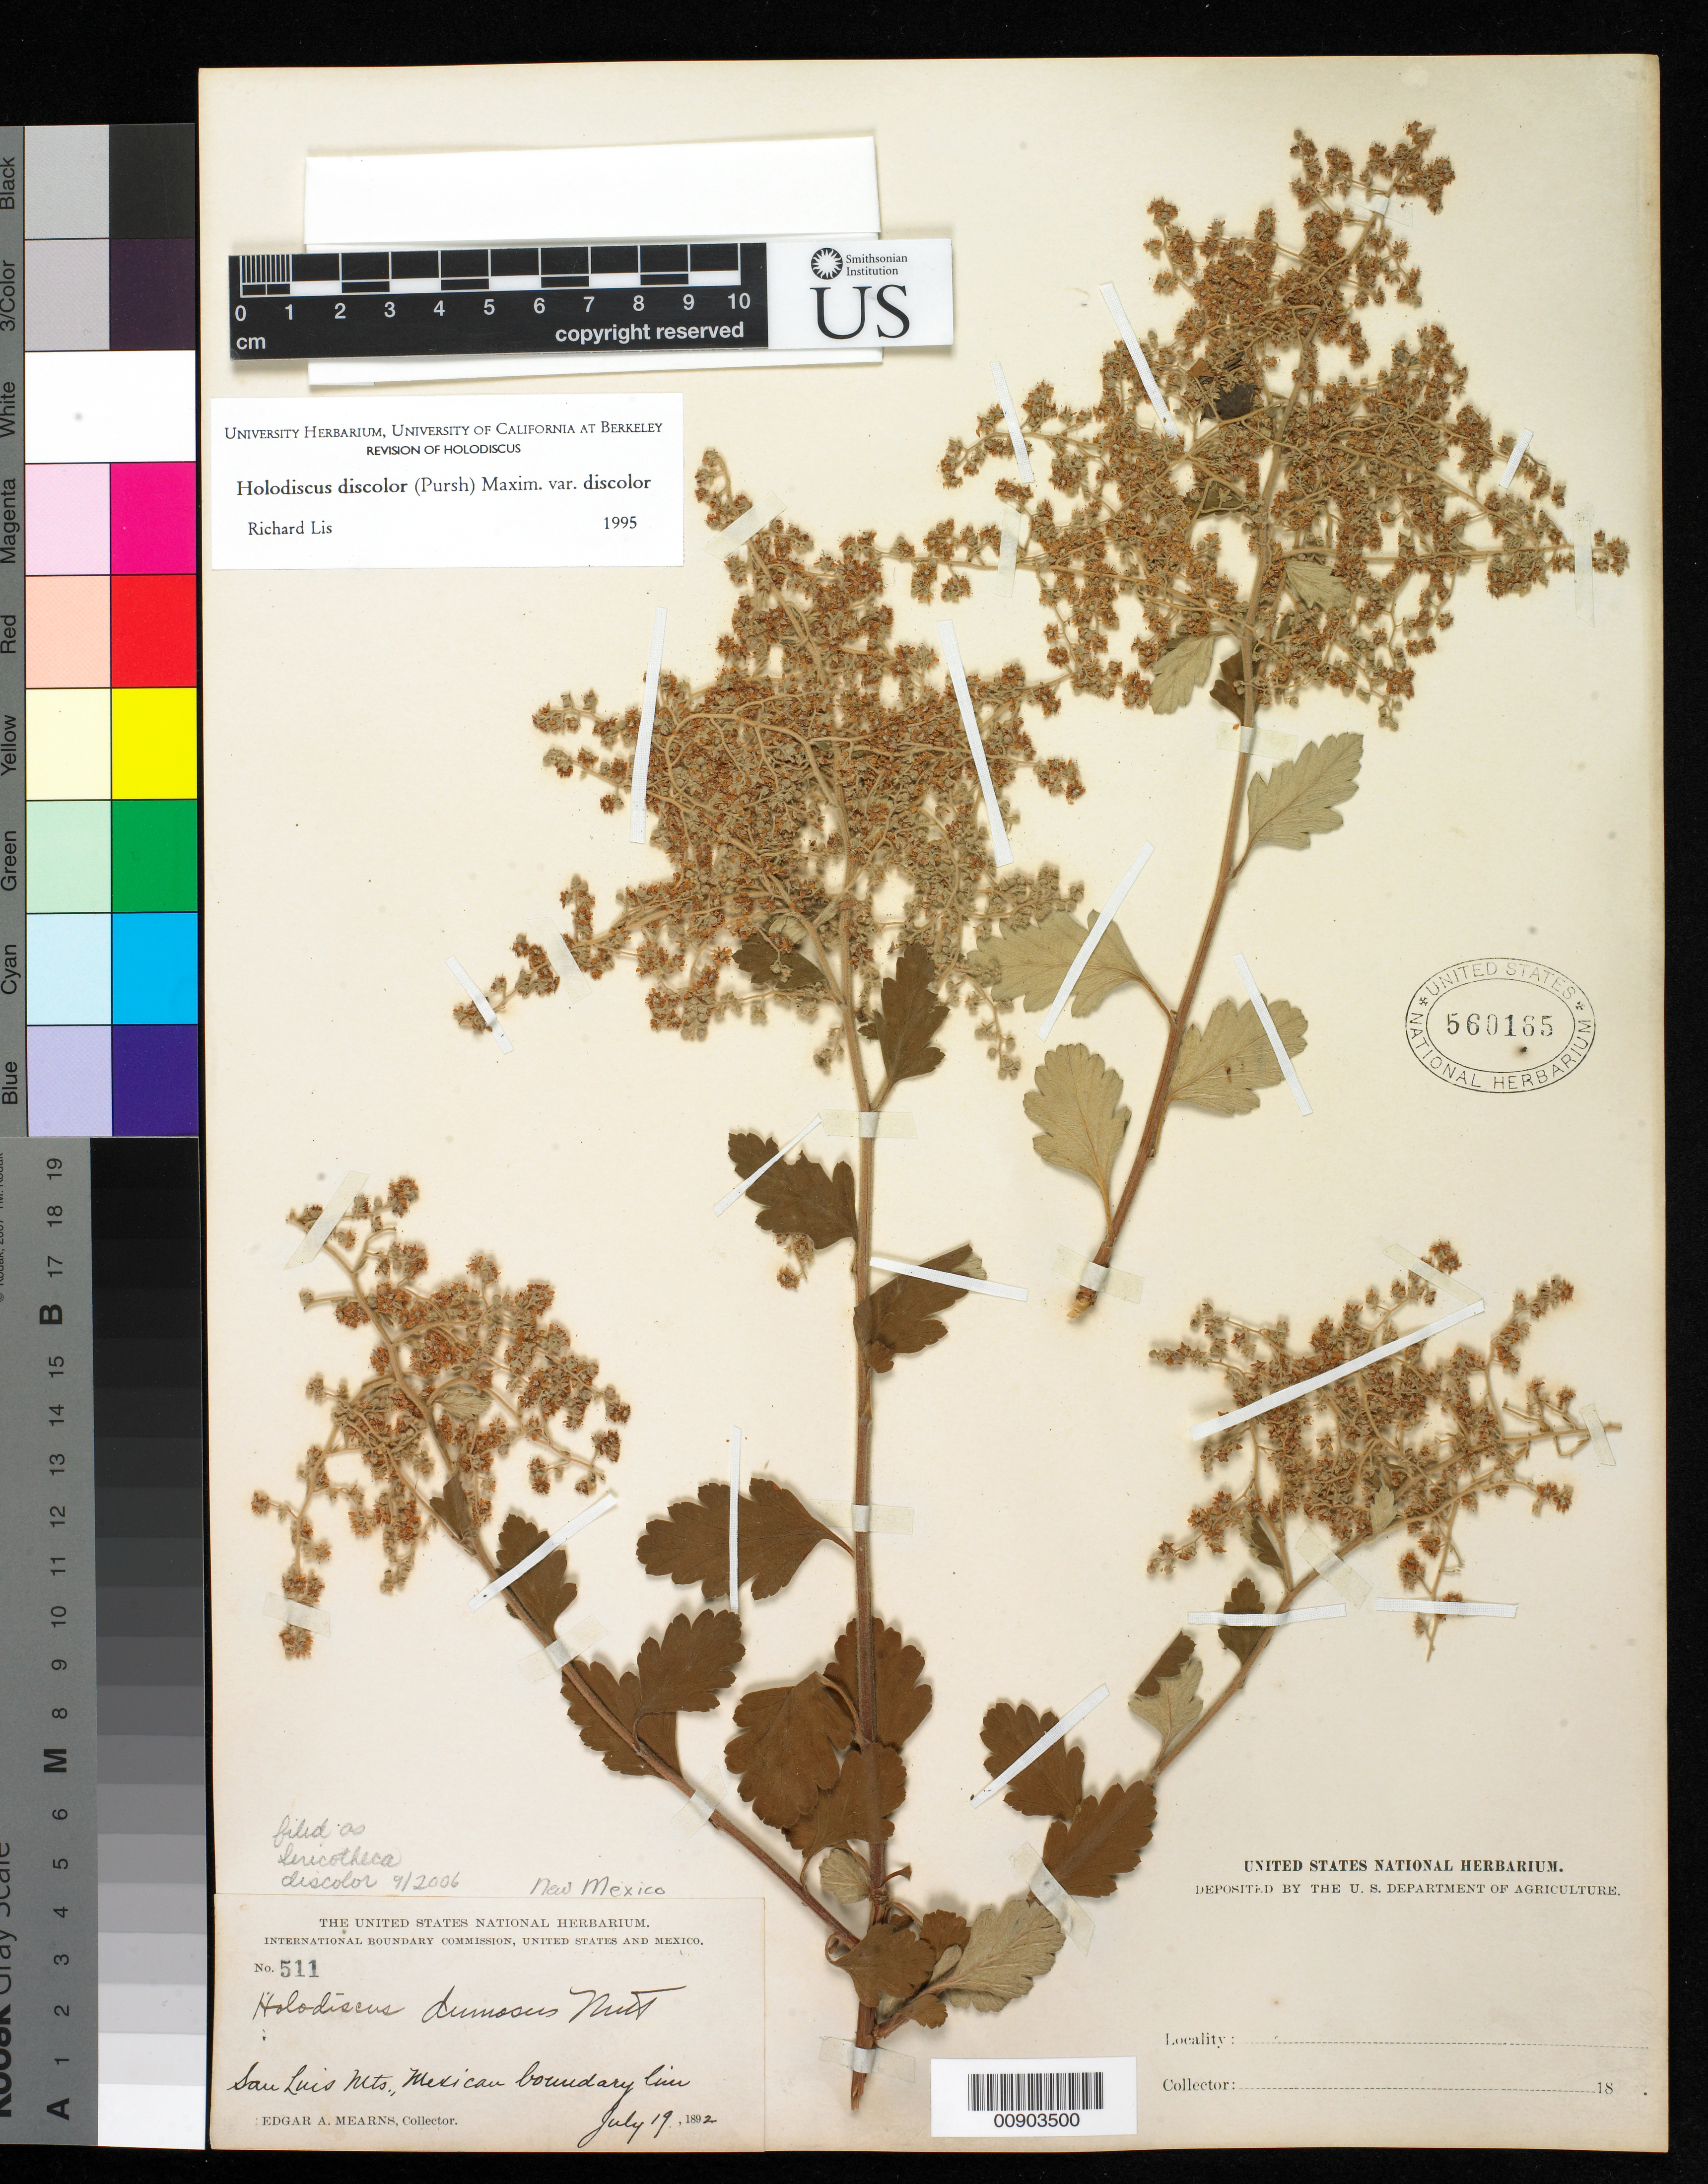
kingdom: Plantae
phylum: Tracheophyta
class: Magnoliopsida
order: Rosales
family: Rosaceae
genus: Holodiscus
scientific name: Holodiscus discolor var. discolor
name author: (Pursh) Maxim.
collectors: E. A. Mearns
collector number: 511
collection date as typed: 19 Jul 1892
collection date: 1892-07-19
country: United States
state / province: New Mexico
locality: San Luis Mts., Mexican Boundary Line.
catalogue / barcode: US 560165